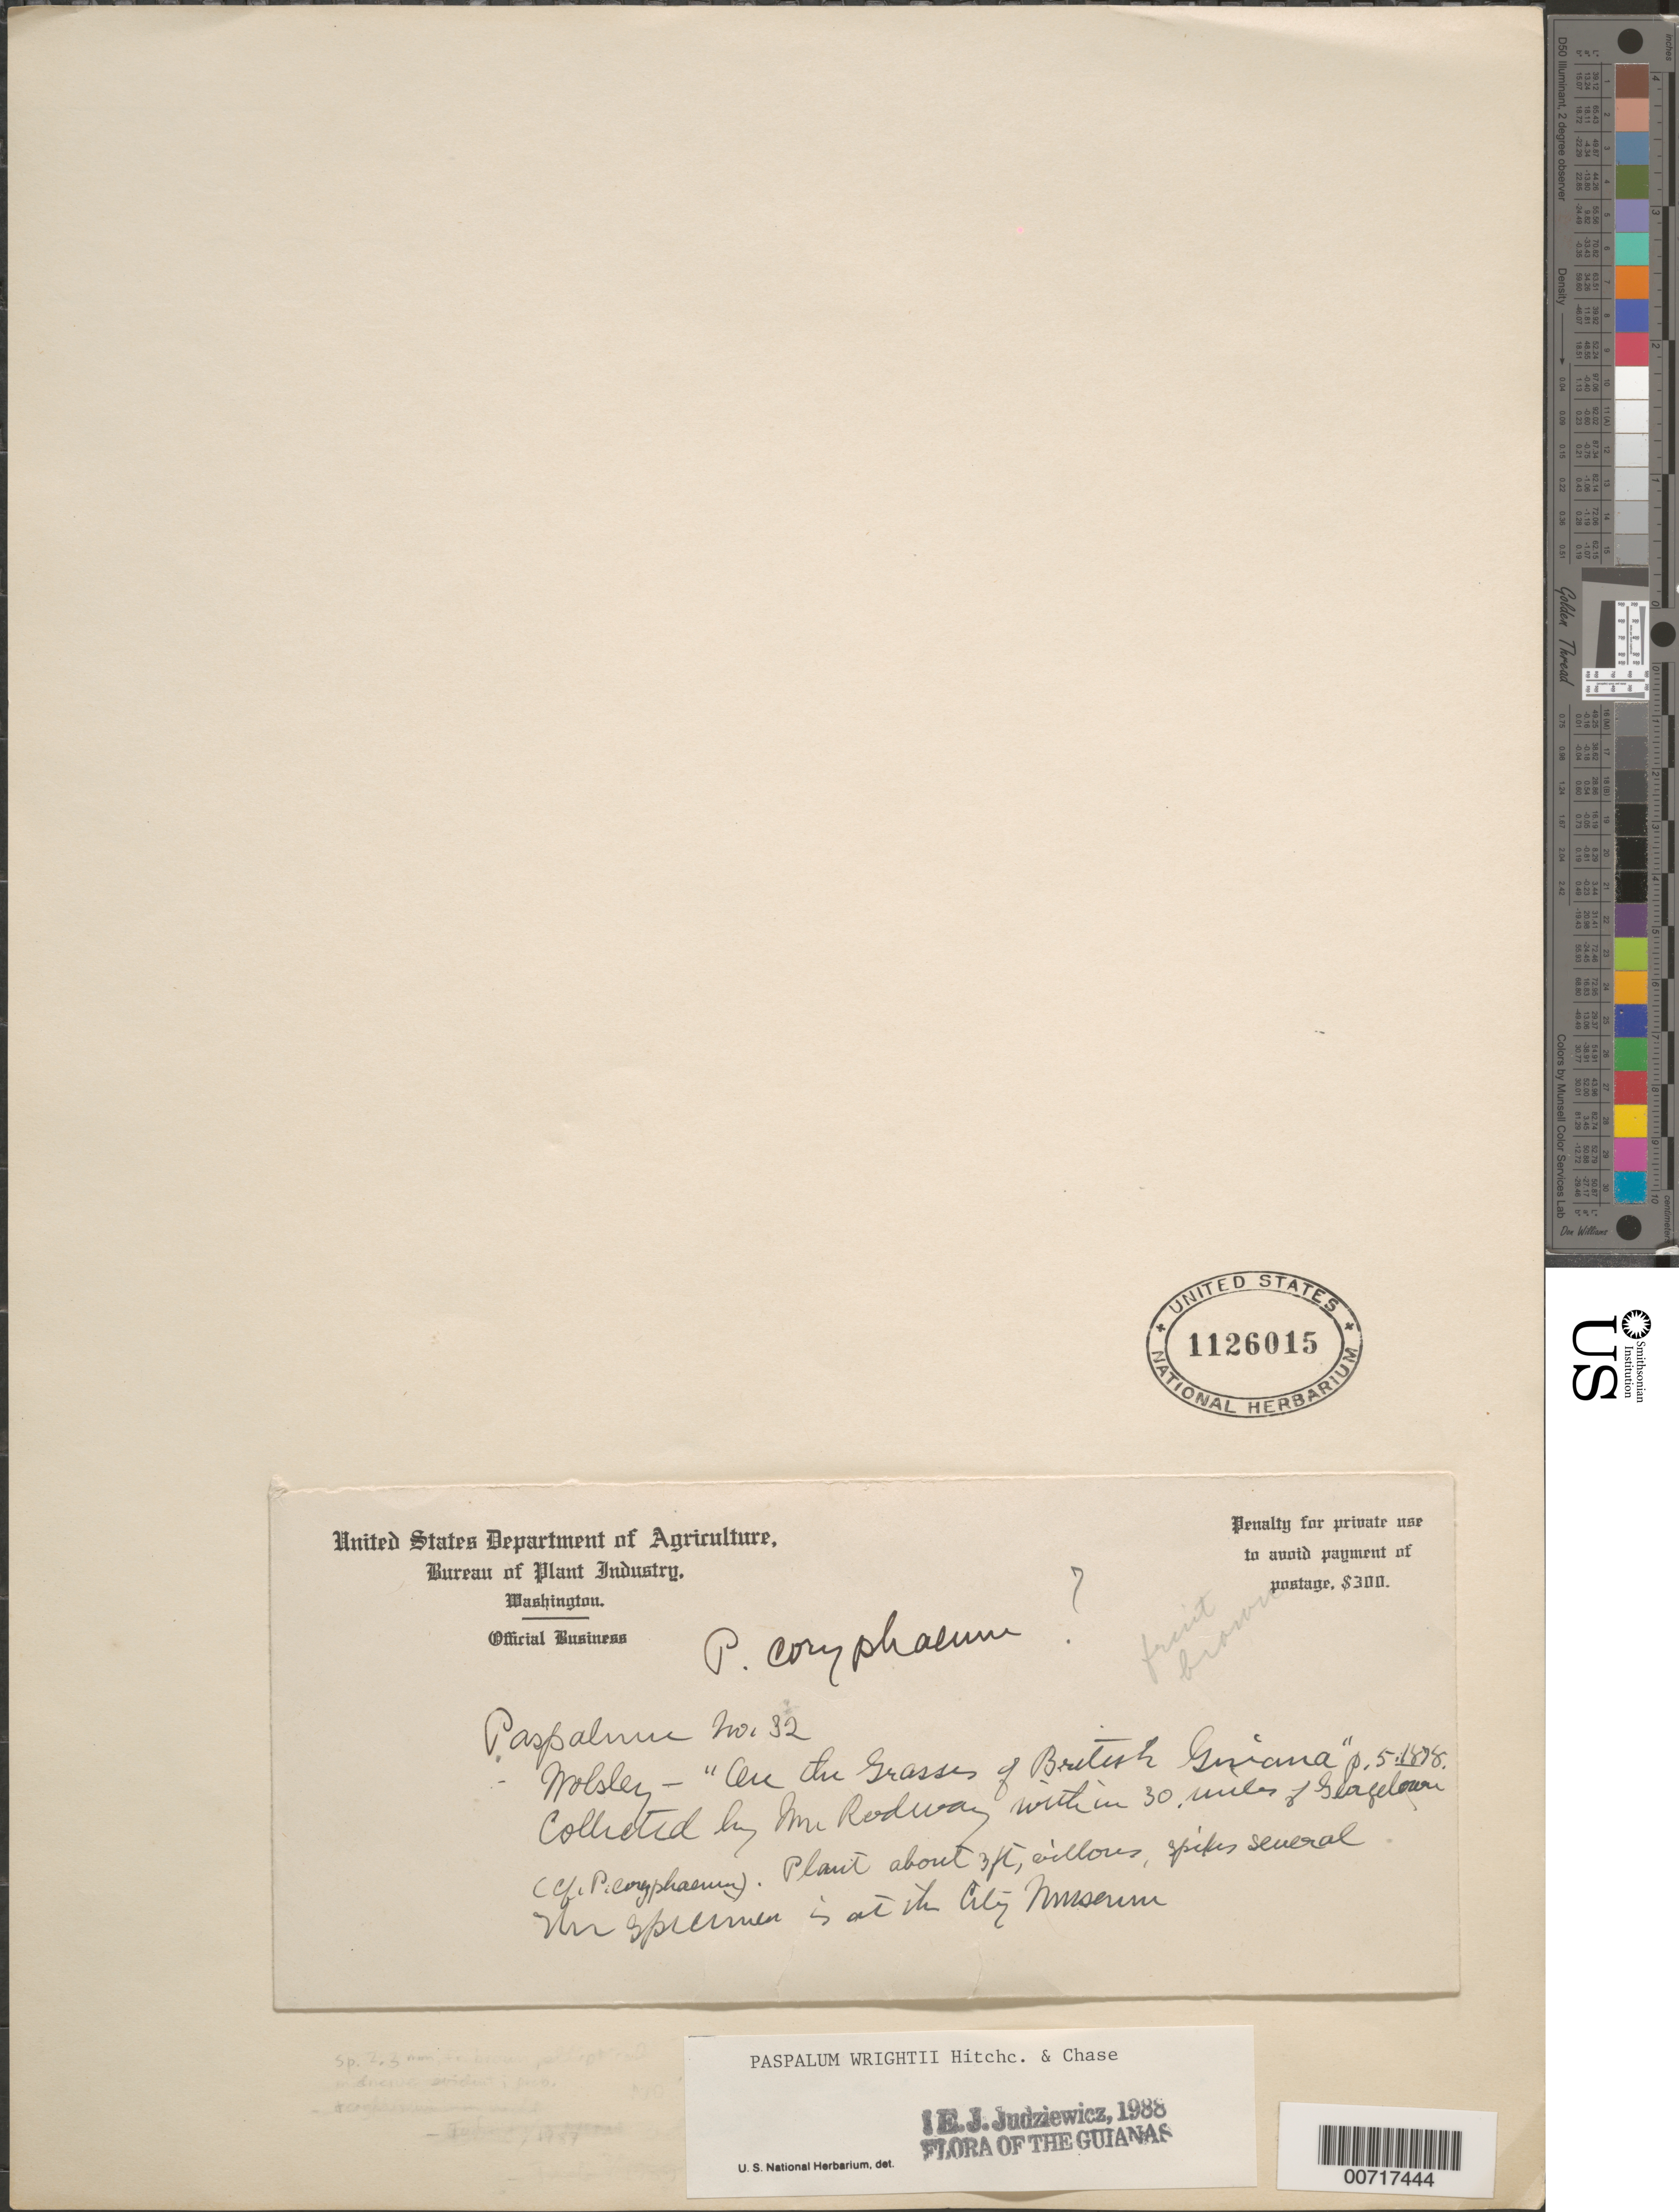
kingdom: Plantae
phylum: Tracheophyta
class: Liliopsida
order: Poales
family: Poaceae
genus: Paspalum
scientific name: Paspalum wrightii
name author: Hitchc. & Chase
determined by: Judziewicz, E. J.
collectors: J. Rodway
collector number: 32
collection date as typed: s.d.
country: Guyana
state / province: Demerara-Mahaica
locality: Georgetown, 30 mi. vic.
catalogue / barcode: US 1126015